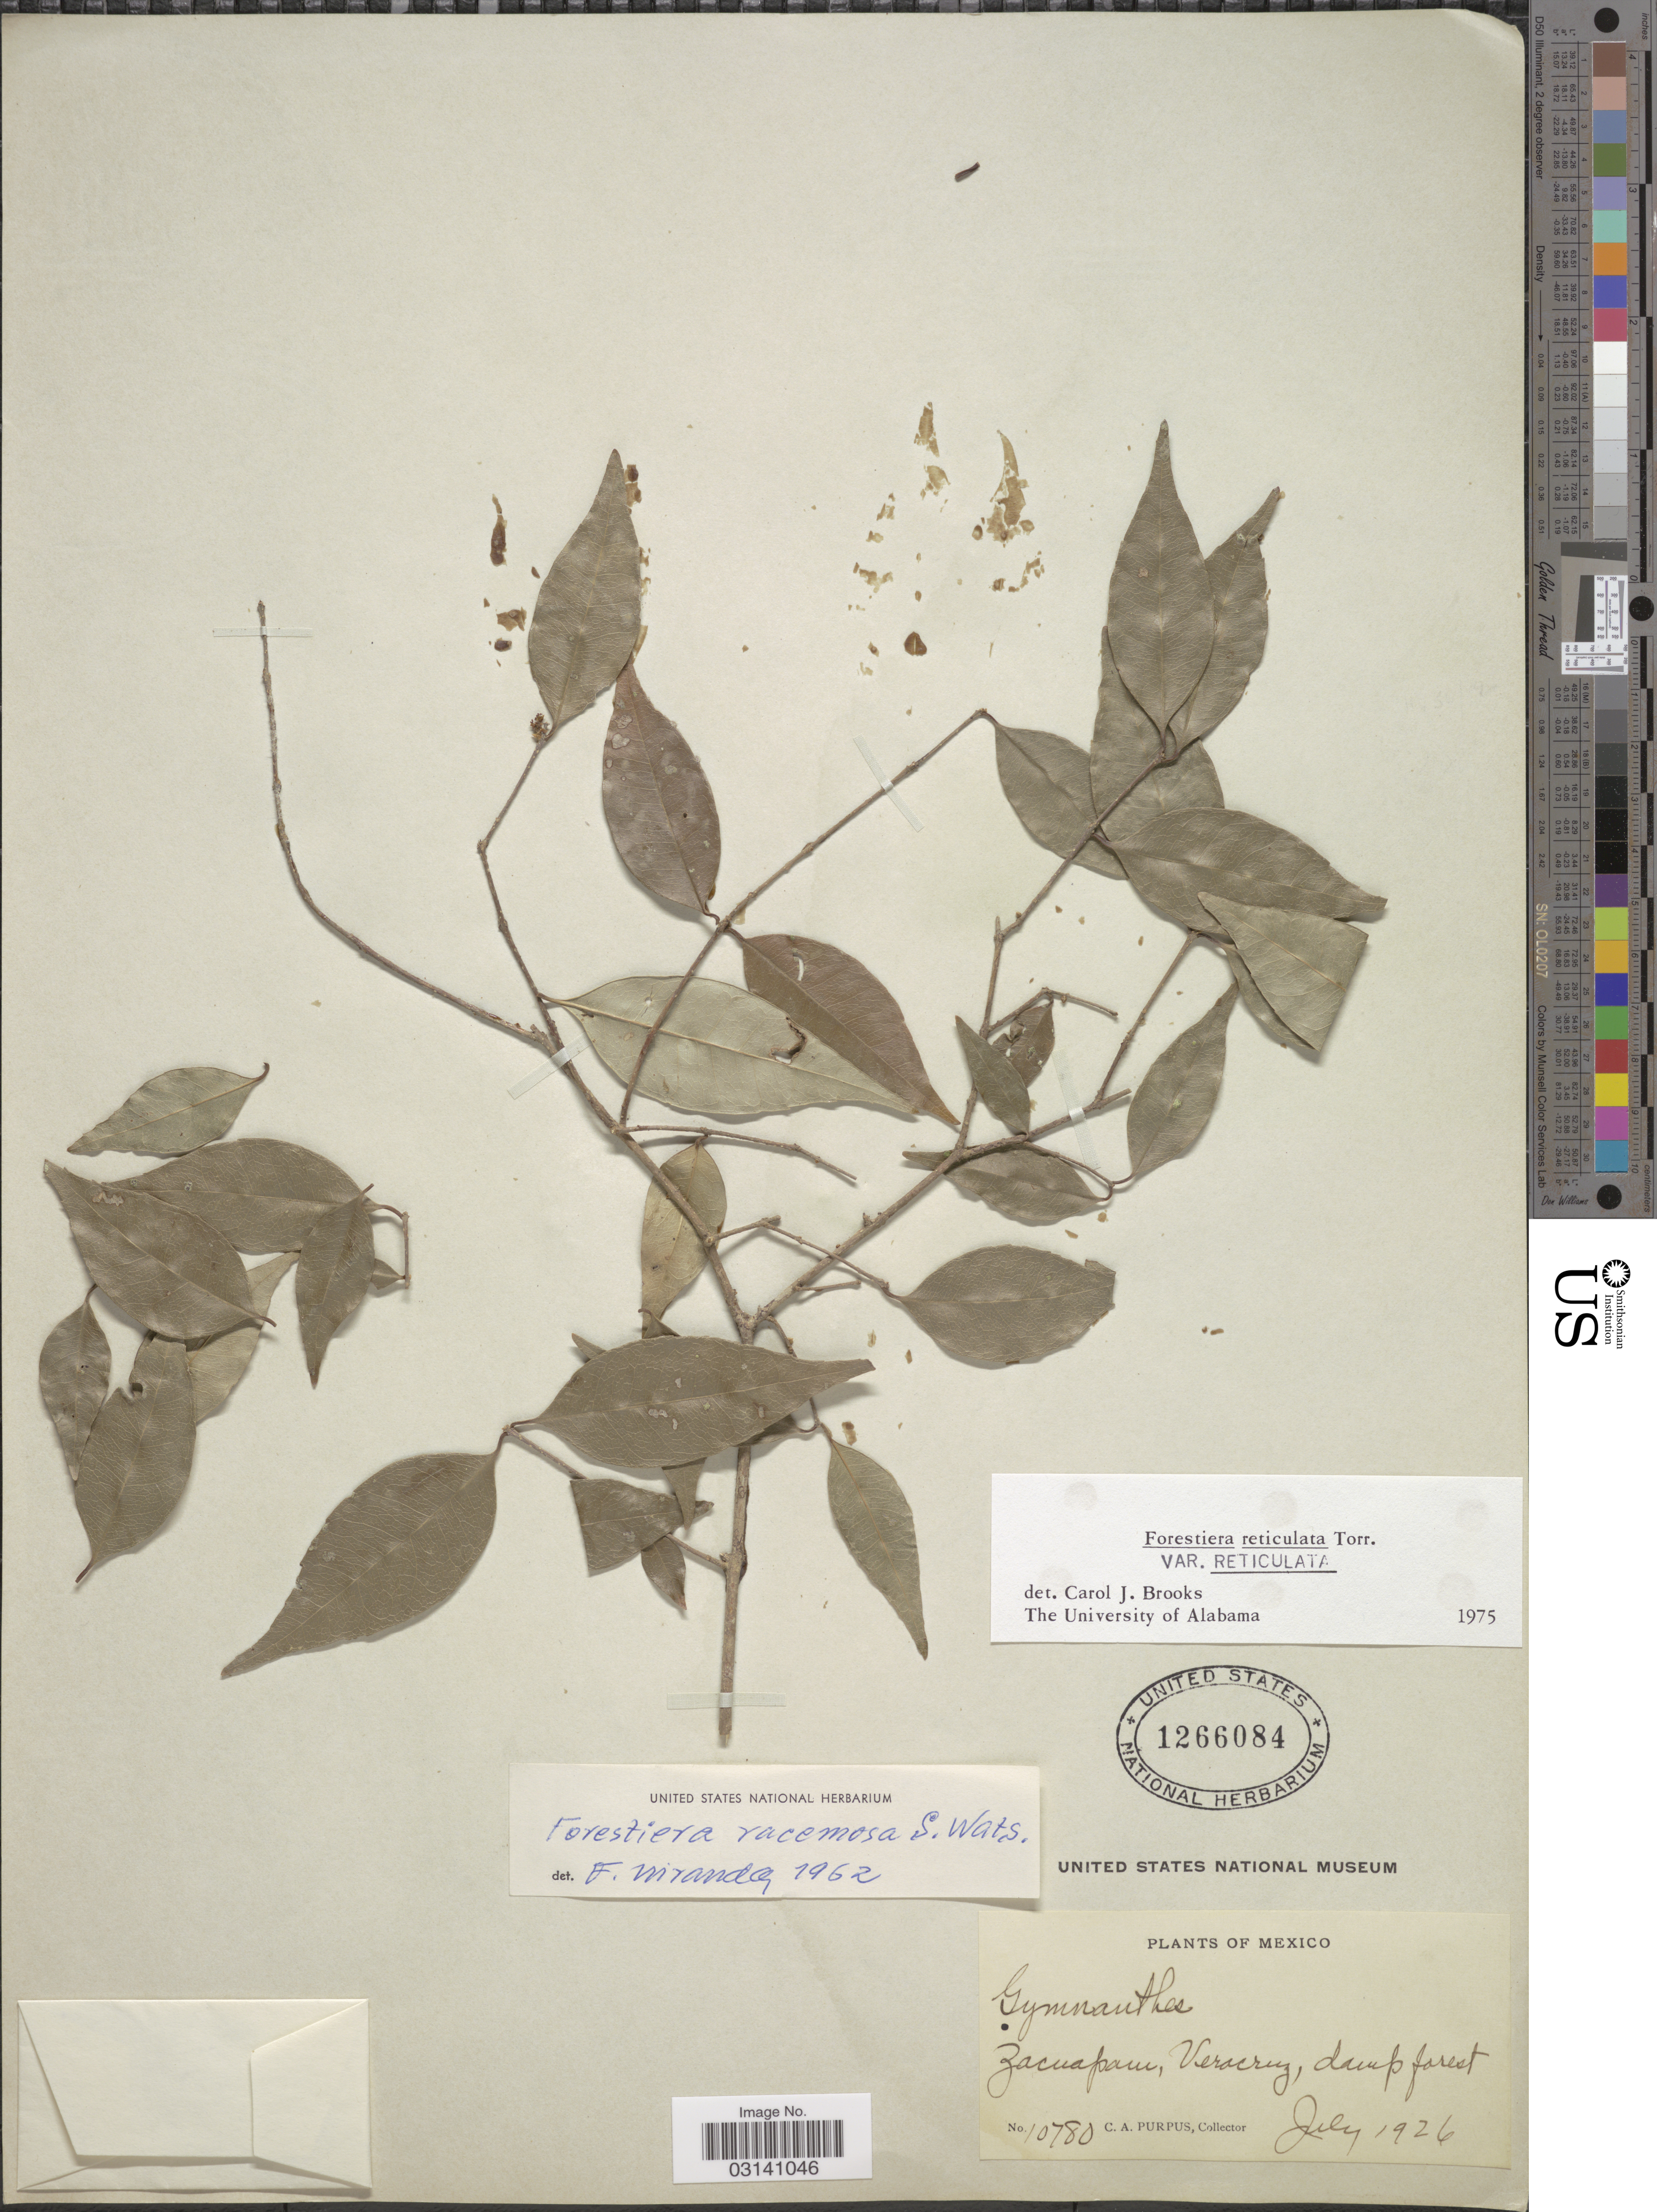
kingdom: Plantae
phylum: Tracheophyta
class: Magnoliopsida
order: Lamiales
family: Oleaceae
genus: Forestiera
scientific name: Forestiera reticulata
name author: Torr. in Emory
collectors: C. A. Purpus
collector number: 10780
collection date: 1926-07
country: Mexico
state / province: Veracruz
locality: Zacuapam, Veracruz.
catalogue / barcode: US 1266084